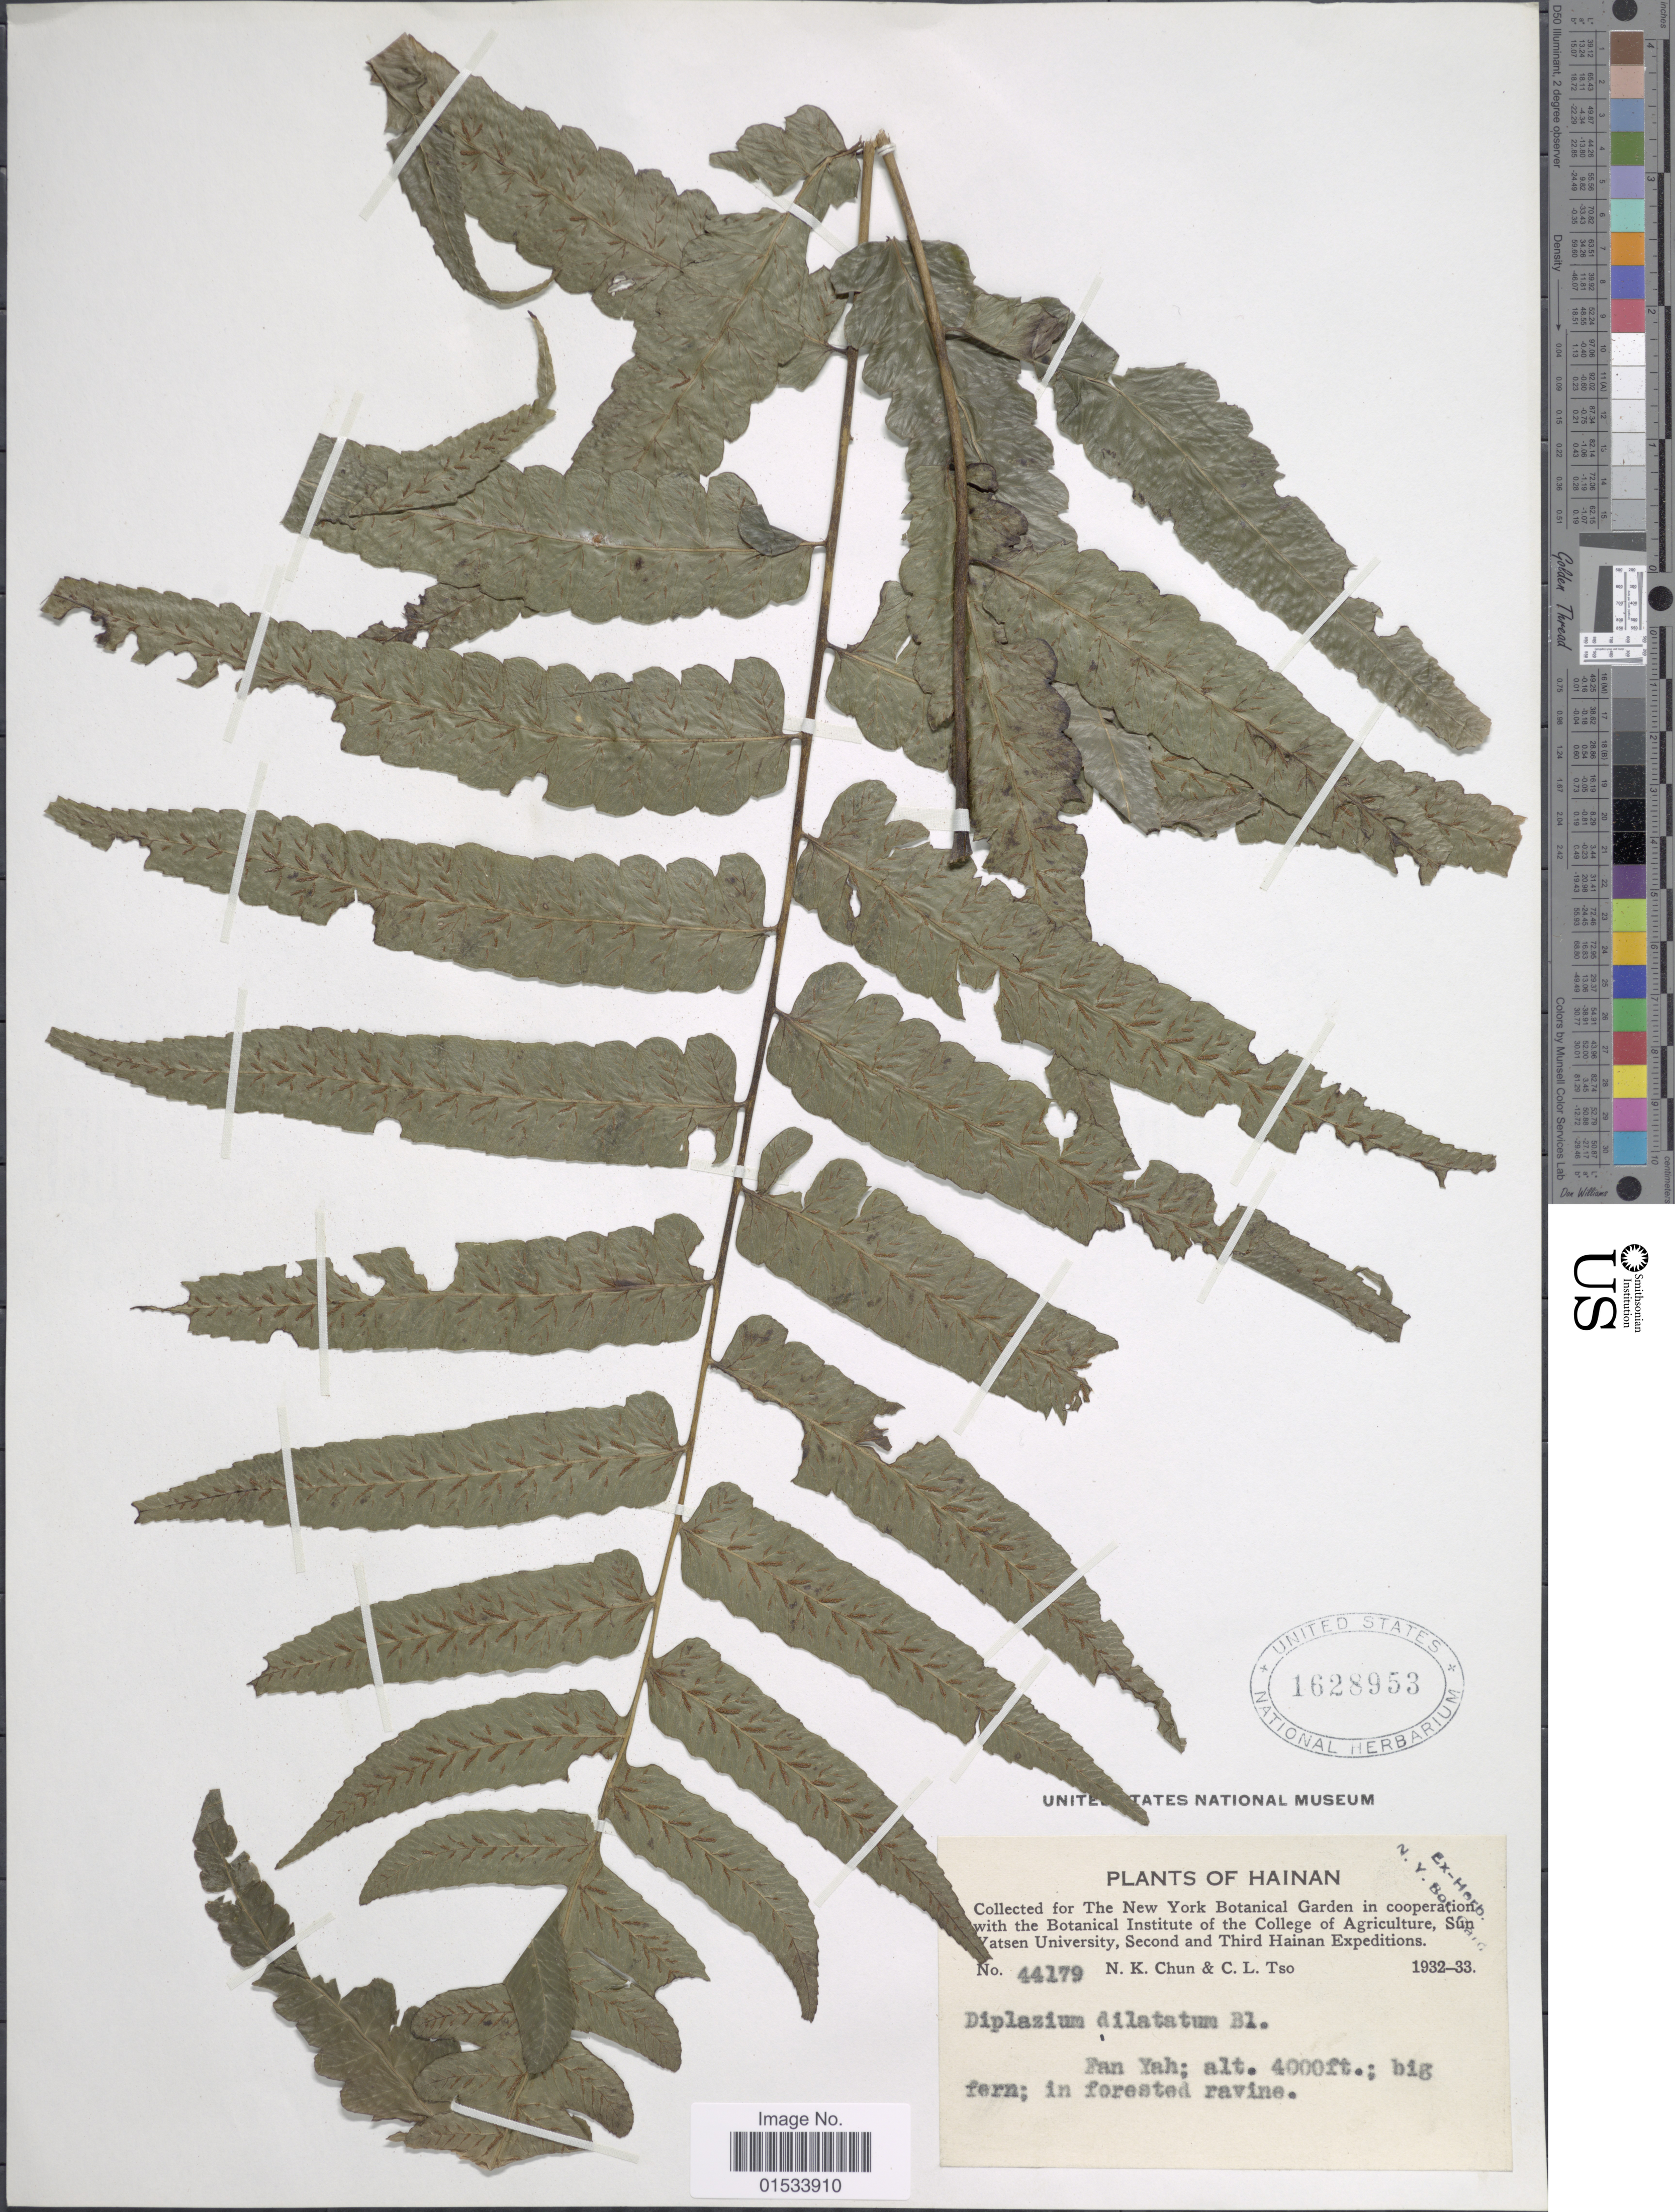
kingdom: Plantae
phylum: Tracheophyta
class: Polypodiopsida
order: Polypodiales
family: Athyriaceae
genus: Diplazium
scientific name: Diplazium maximum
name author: (D. Don) C. Chr.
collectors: N. K. Chun & C. Tso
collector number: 44179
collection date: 1932/1933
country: China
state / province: Hainan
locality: Fan Yah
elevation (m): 1219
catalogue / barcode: US 1628953